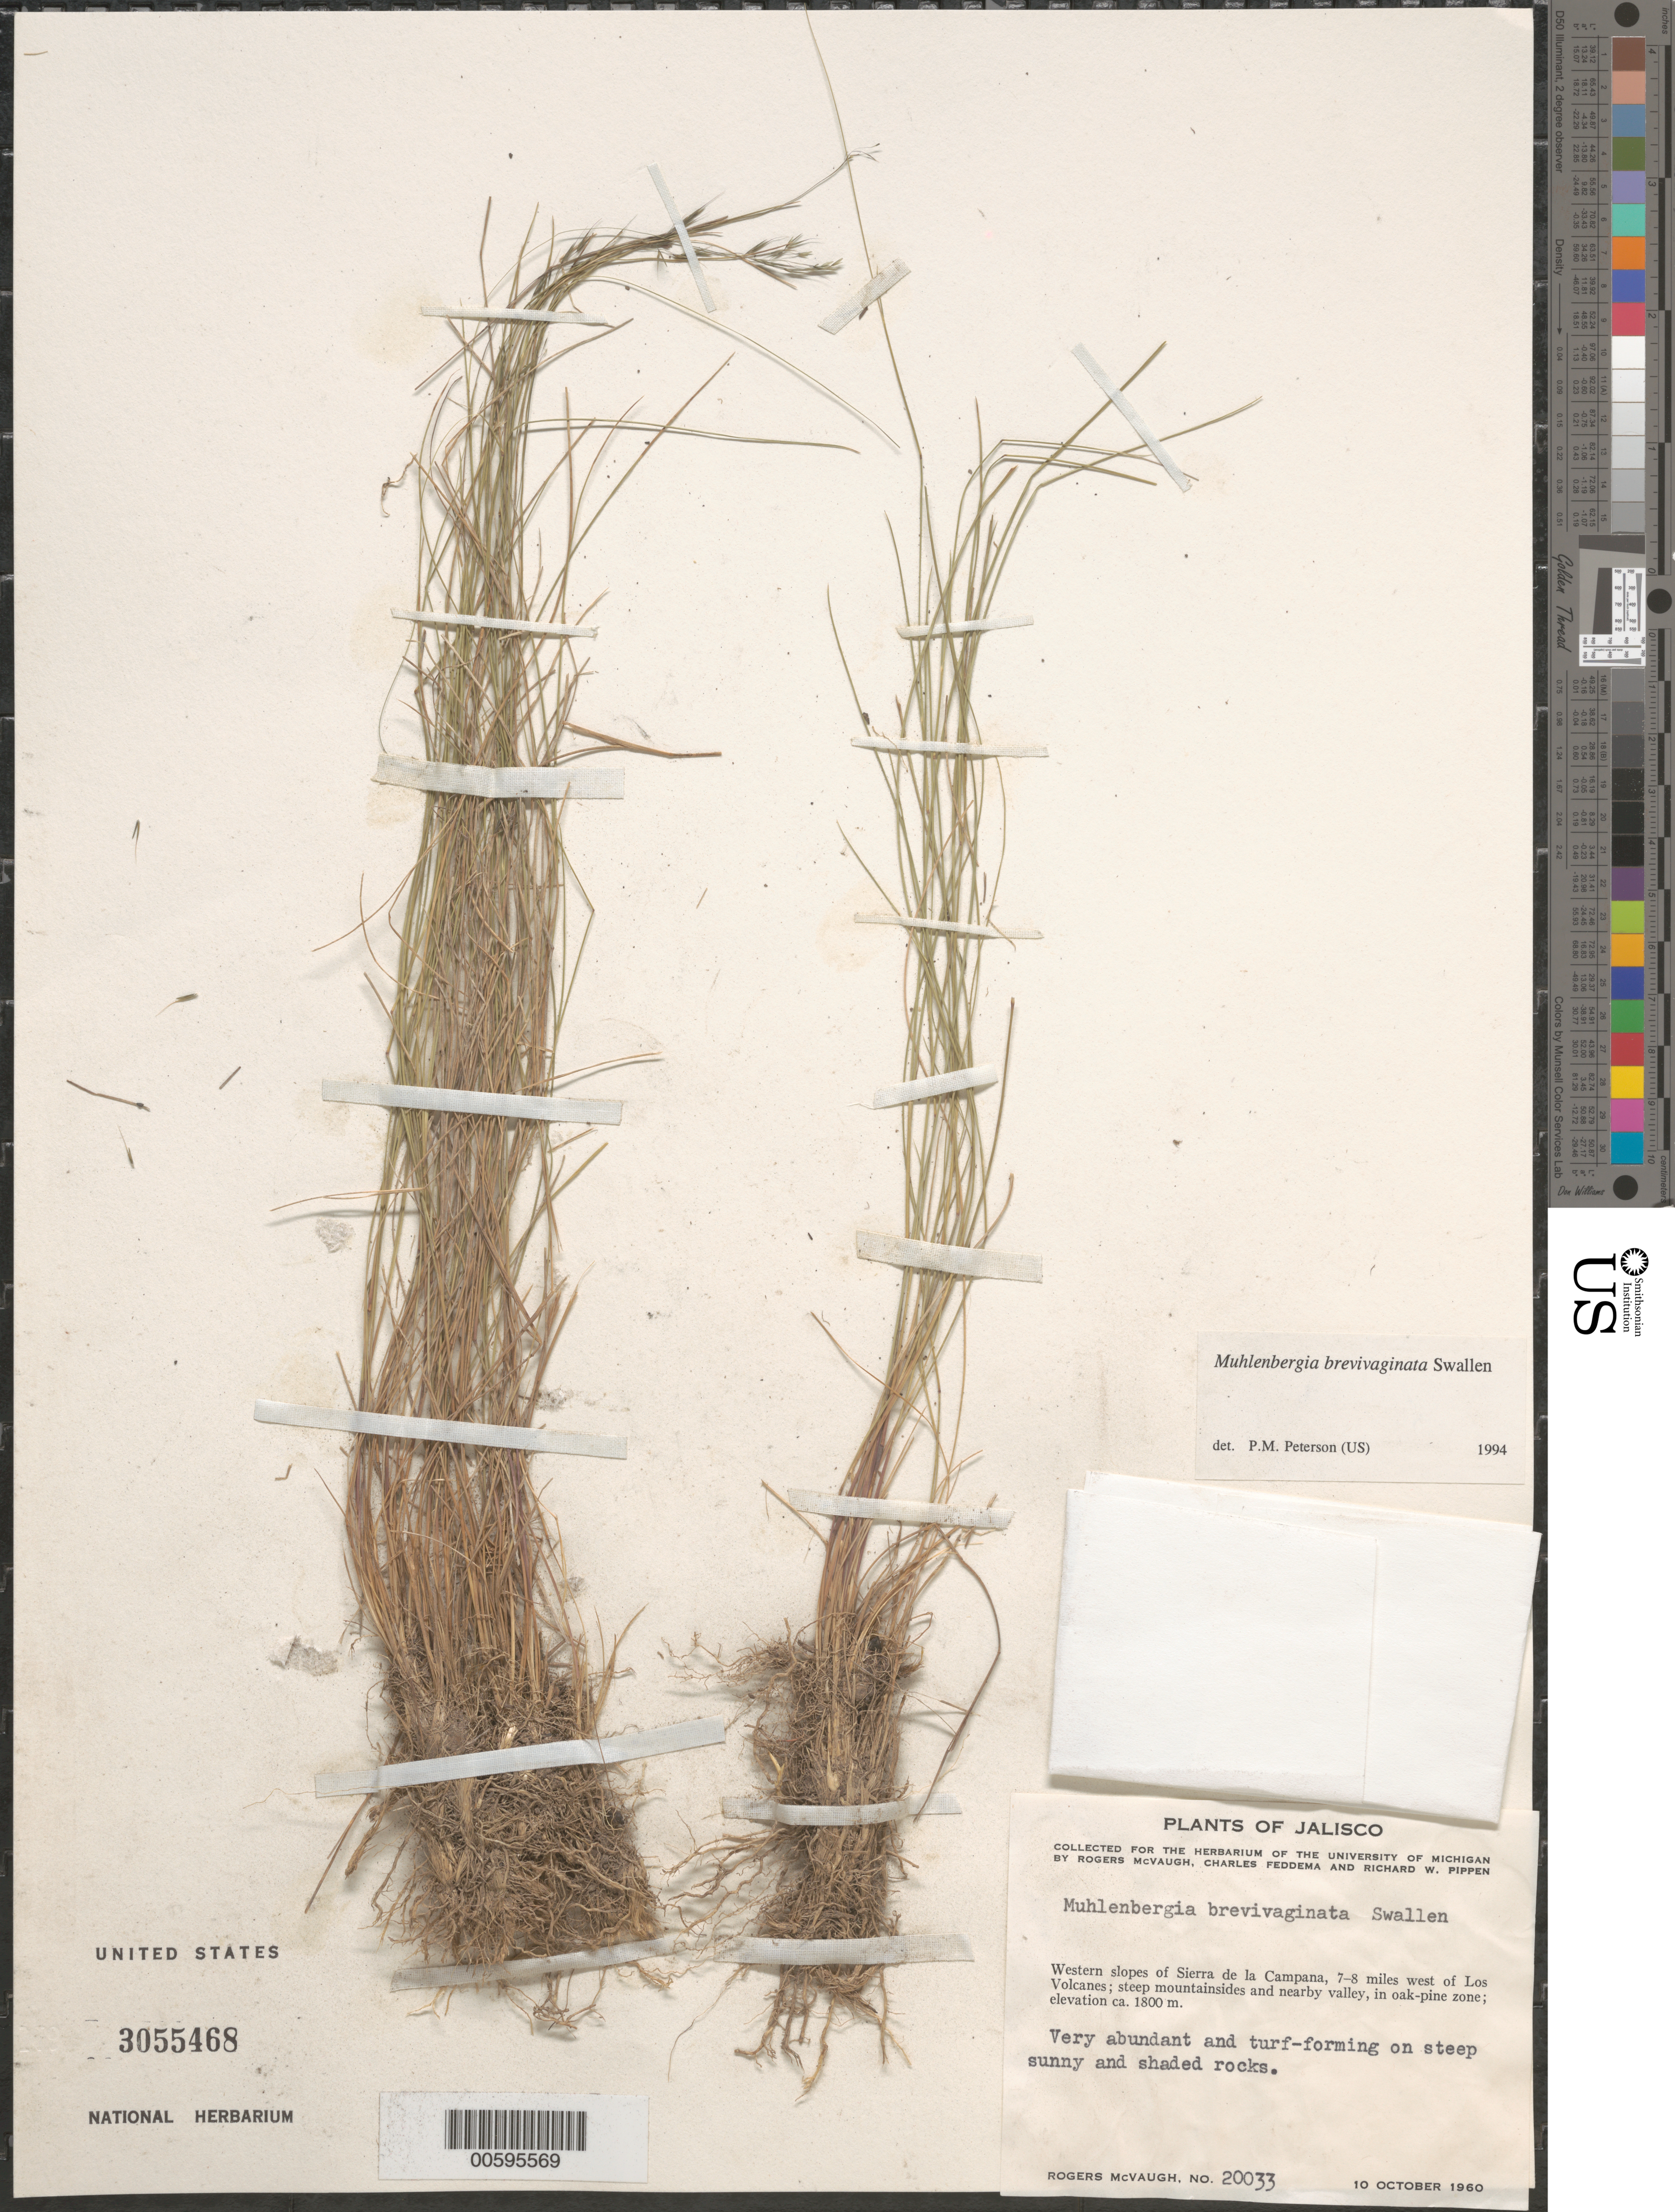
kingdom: Plantae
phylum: Tracheophyta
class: Liliopsida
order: Poales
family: Poaceae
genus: Muhlenbergia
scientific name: Muhlenbergia brevivaginata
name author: Swallen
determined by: Peterson, Paul M., (BOT), Smithsonian Institution - National Museum of Natural History (UNITED STATES)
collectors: R. McVaugh, C. Feddema & R. W. Pippen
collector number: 20033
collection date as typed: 10 Oct 1960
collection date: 1960-10-10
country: Mexico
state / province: Jalisco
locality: Western slopes of Sierra de la Campana, 7-8 mi W of Los Volcanes.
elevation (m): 1800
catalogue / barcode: US 3055468